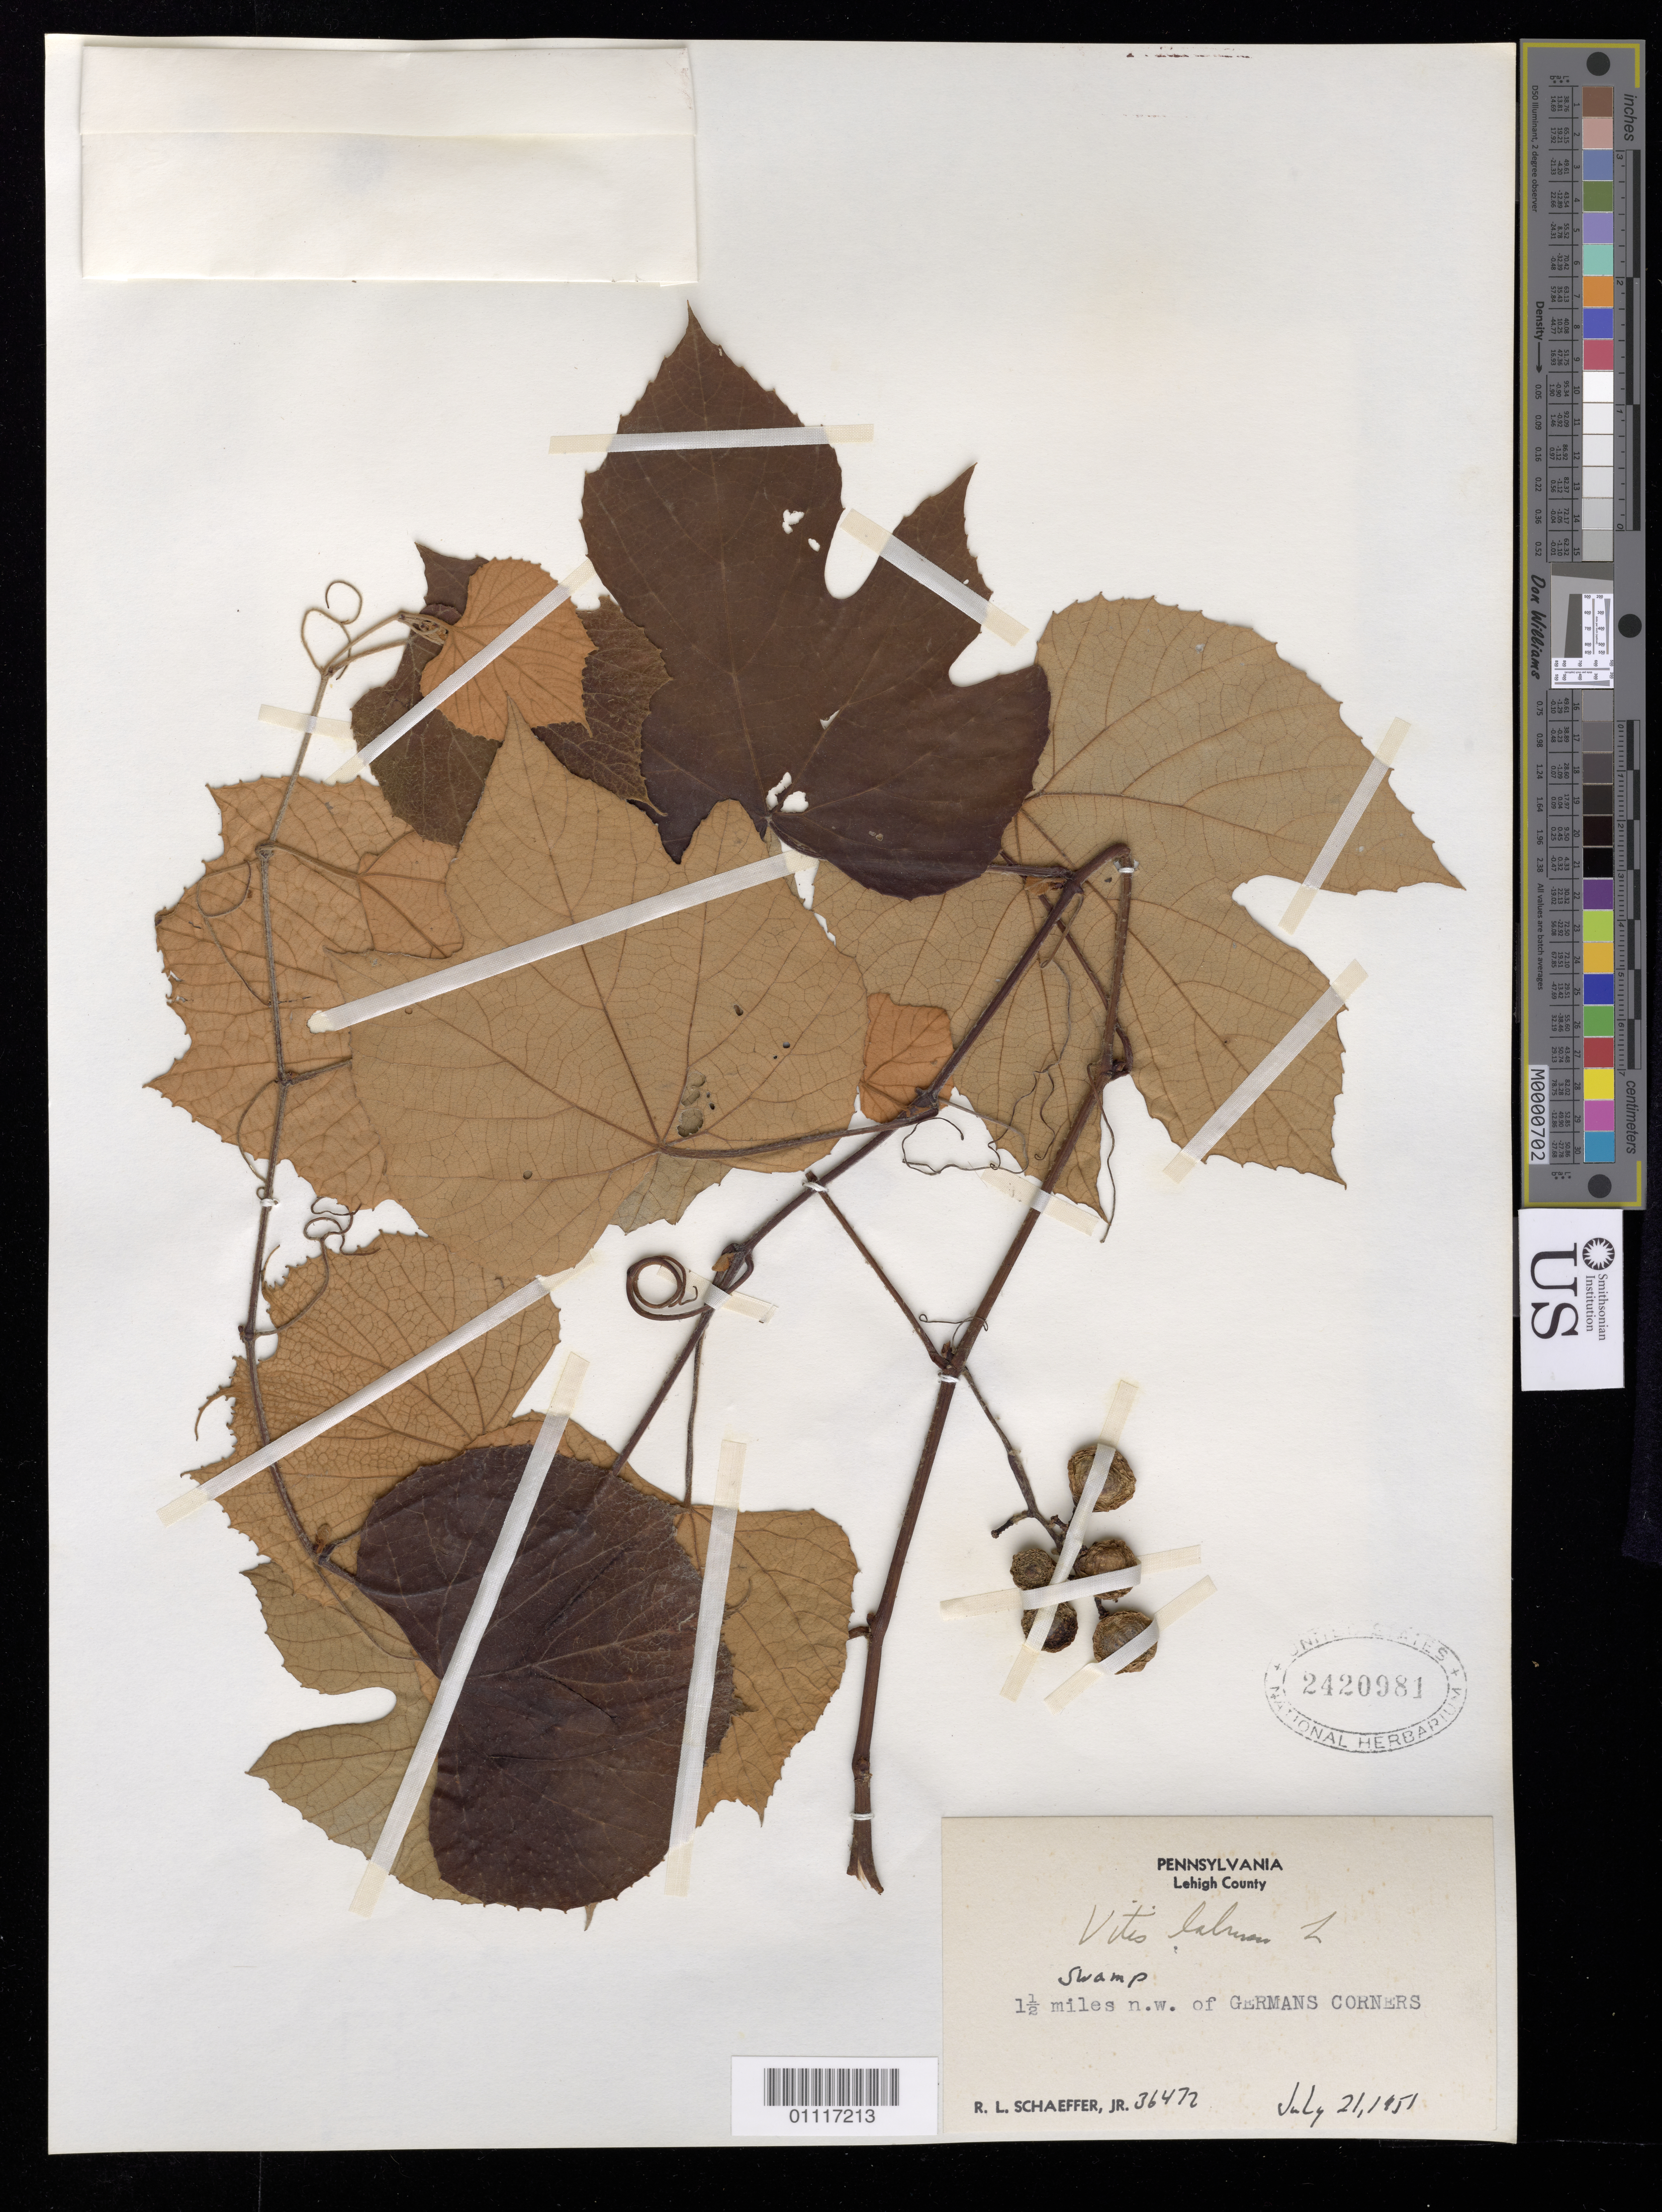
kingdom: Plantae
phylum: Tracheophyta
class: Magnoliopsida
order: Vitales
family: Vitaceae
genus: Vitis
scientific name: Vitis labrusca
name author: L.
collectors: R. L. Schaeffer Jr.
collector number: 36472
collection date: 1951-07-21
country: United States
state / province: Pennsylvania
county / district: Lehigh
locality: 1 1/2 miles n.w. of Germans Corners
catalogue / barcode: US 2420981